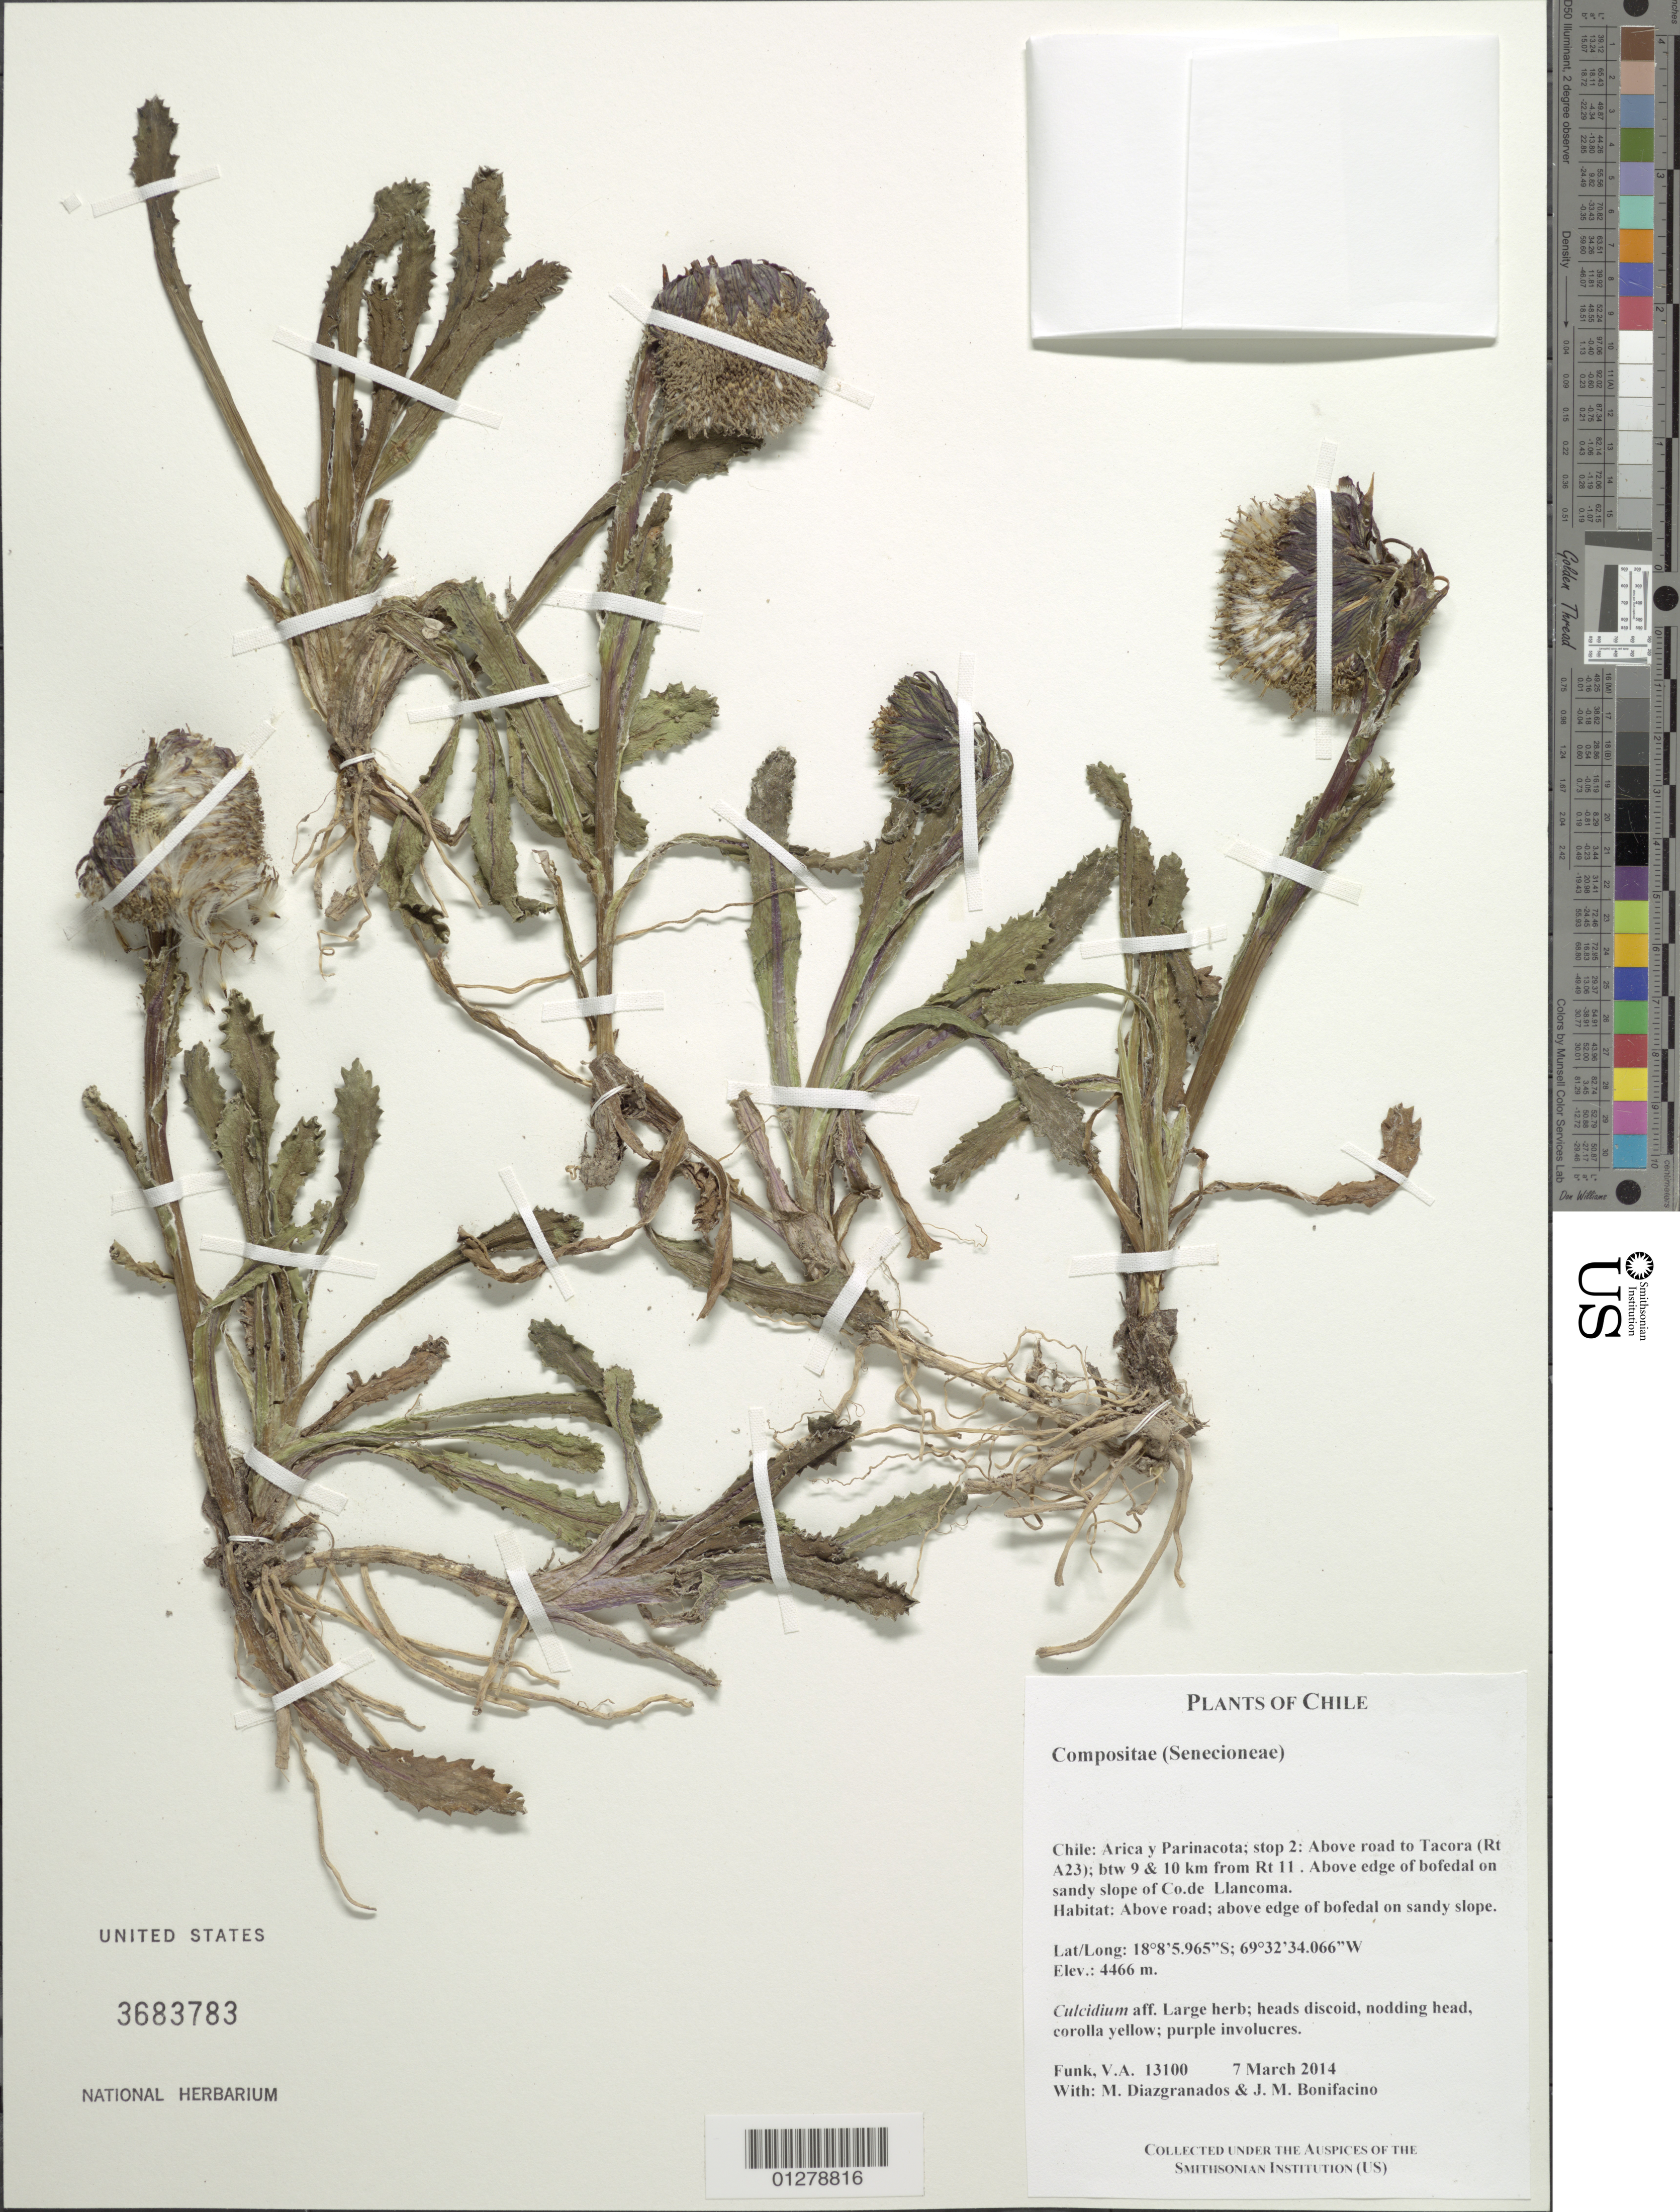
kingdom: Plantae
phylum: Tracheophyta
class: Magnoliopsida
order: Asterales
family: Asteraceae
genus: Senecio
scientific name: Senecio serratifolius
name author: (Meyen & Walp.) Cuatrec.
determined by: Calvo, Joel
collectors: V. Funk, M. Diazgranados C. & M. Bonifacino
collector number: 13100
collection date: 2014-03-07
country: Chile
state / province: Arica y Parinacota (XV)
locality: Above road to Tacora (Rt A23); btw 9 & 10 km from Rt 11. Above edge of bofedal on sandy slope of Cerro Llancoma.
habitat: Above road; above edge of bofedal on sandy slope.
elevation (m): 4466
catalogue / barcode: US 3683783